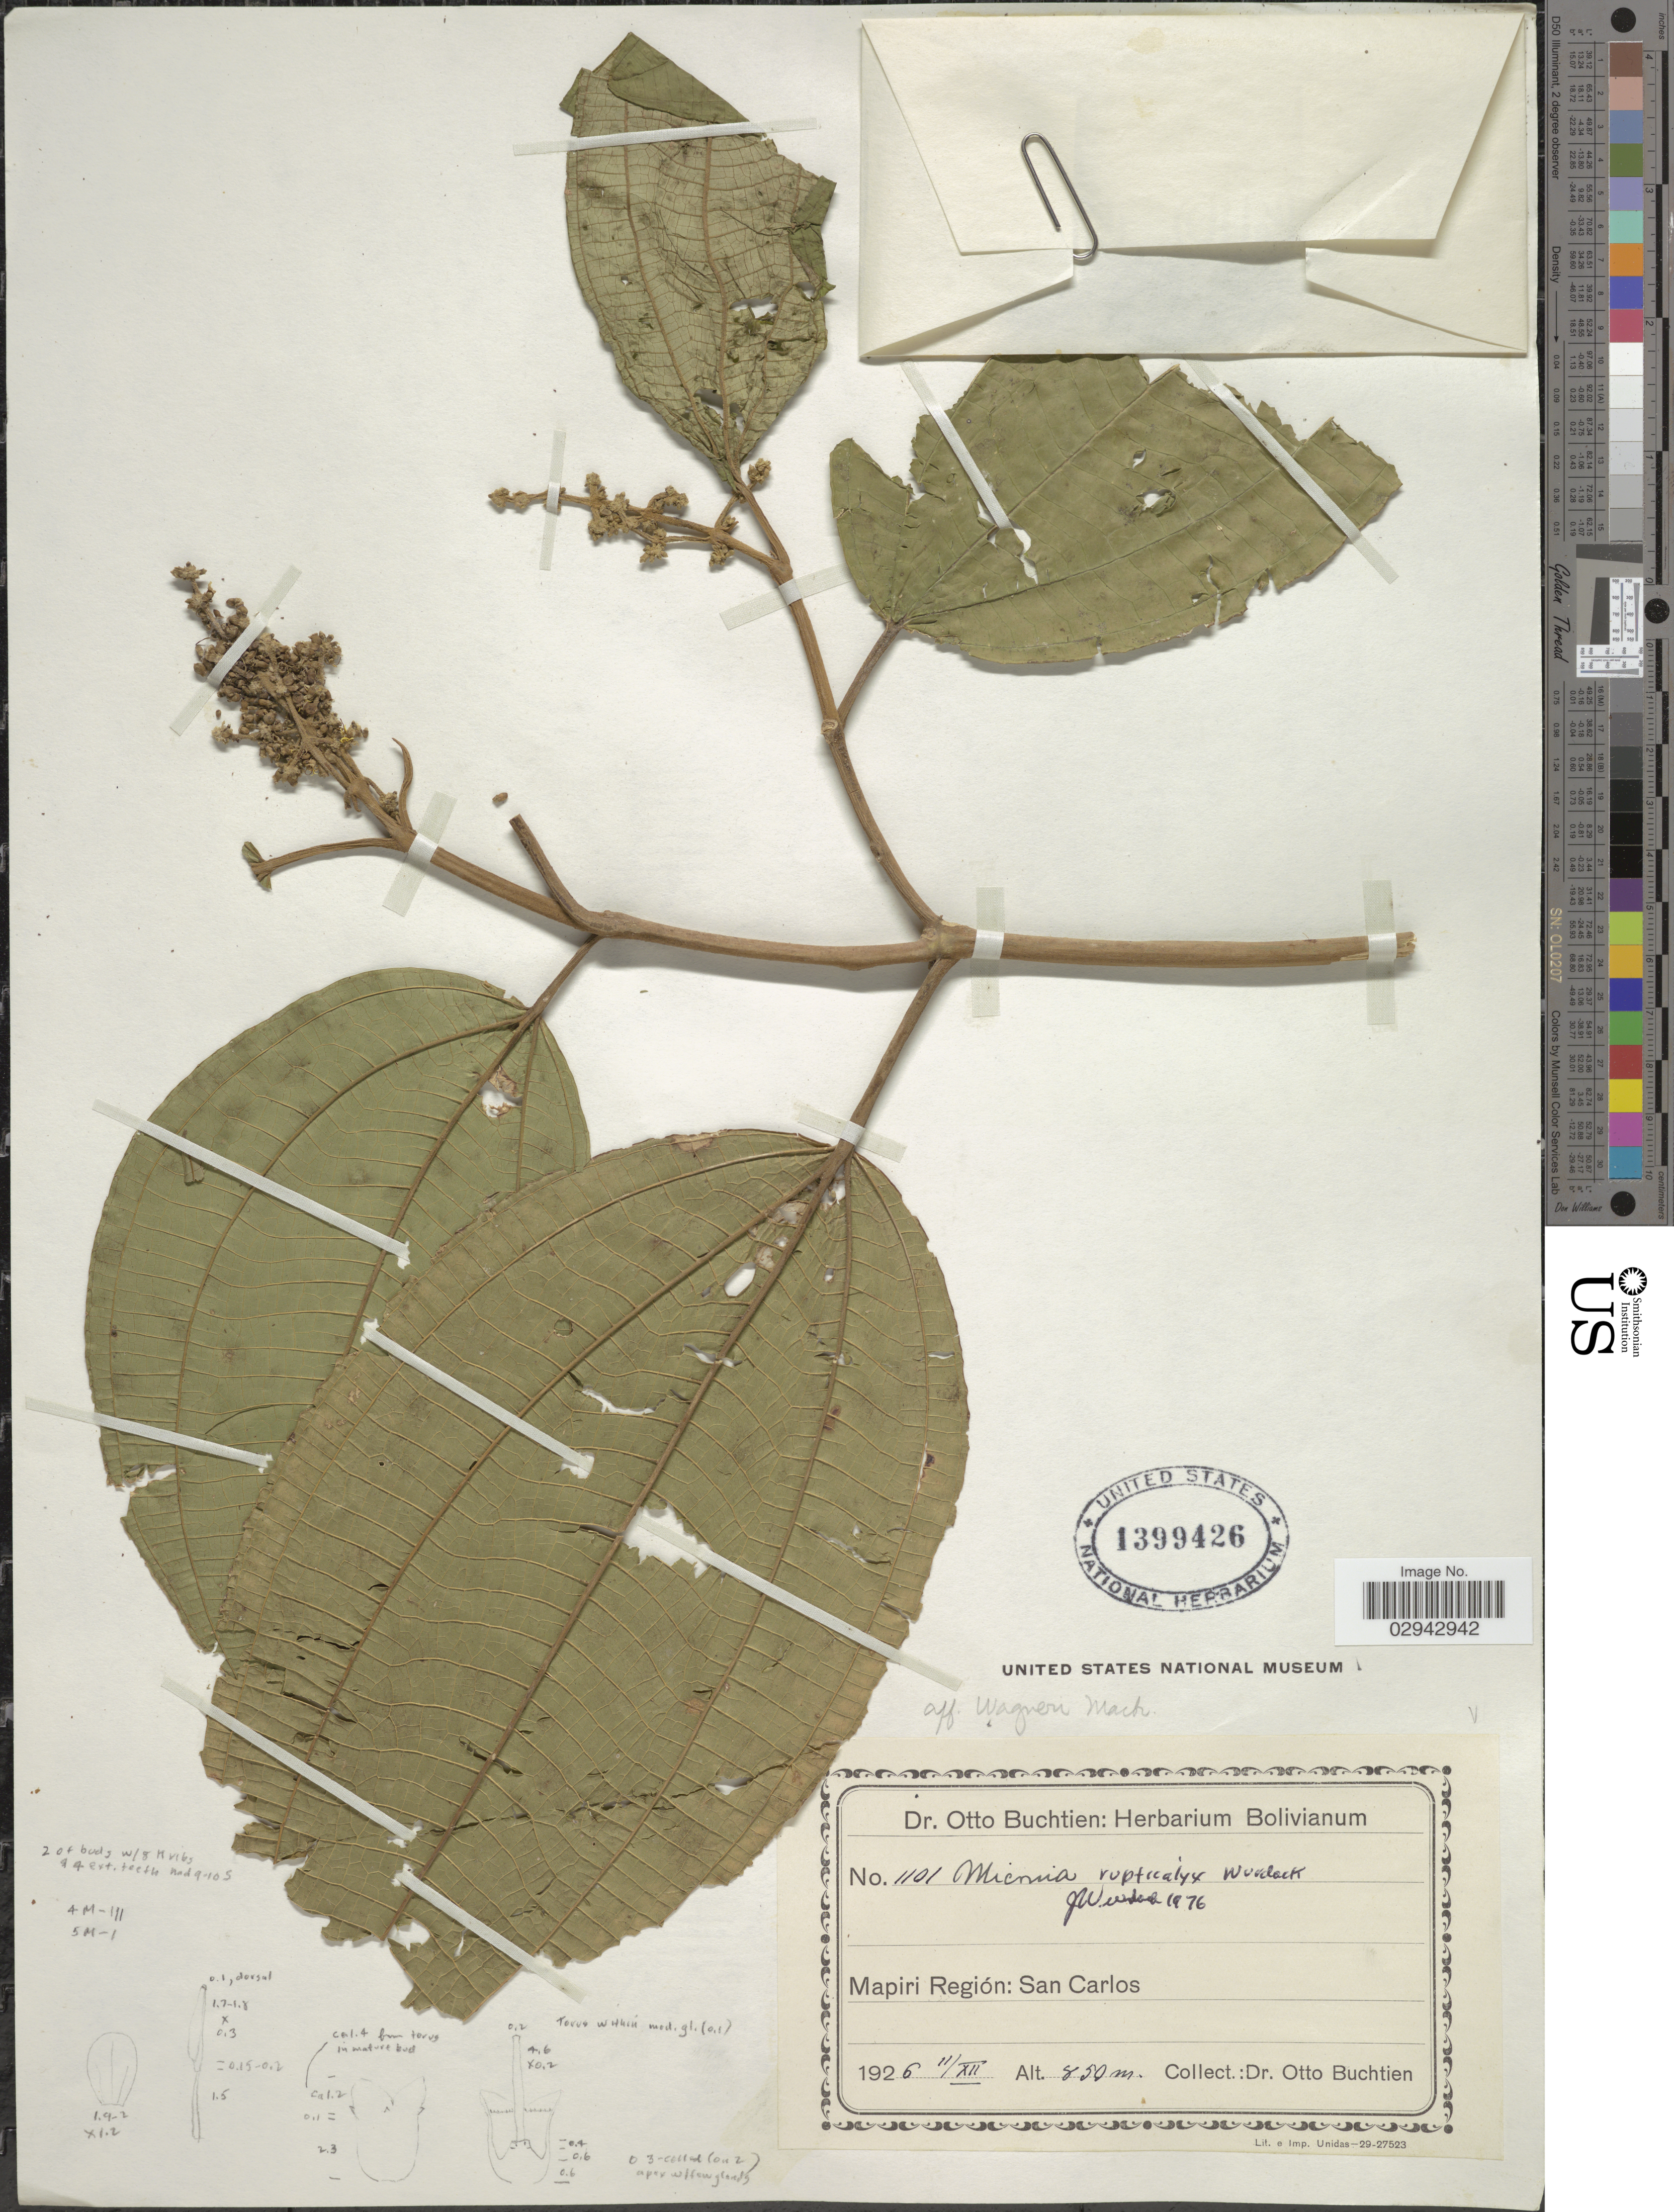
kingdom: Plantae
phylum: Tracheophyta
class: Magnoliopsida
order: Myrtales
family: Melastomataceae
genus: Miconia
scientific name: Miconia rupticalyx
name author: Wurdack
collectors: O. Buchtien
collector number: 1101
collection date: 1926-12-11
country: Bolivia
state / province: La Paz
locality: Mapiri Región: San Carlos.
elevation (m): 850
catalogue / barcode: US 1399426